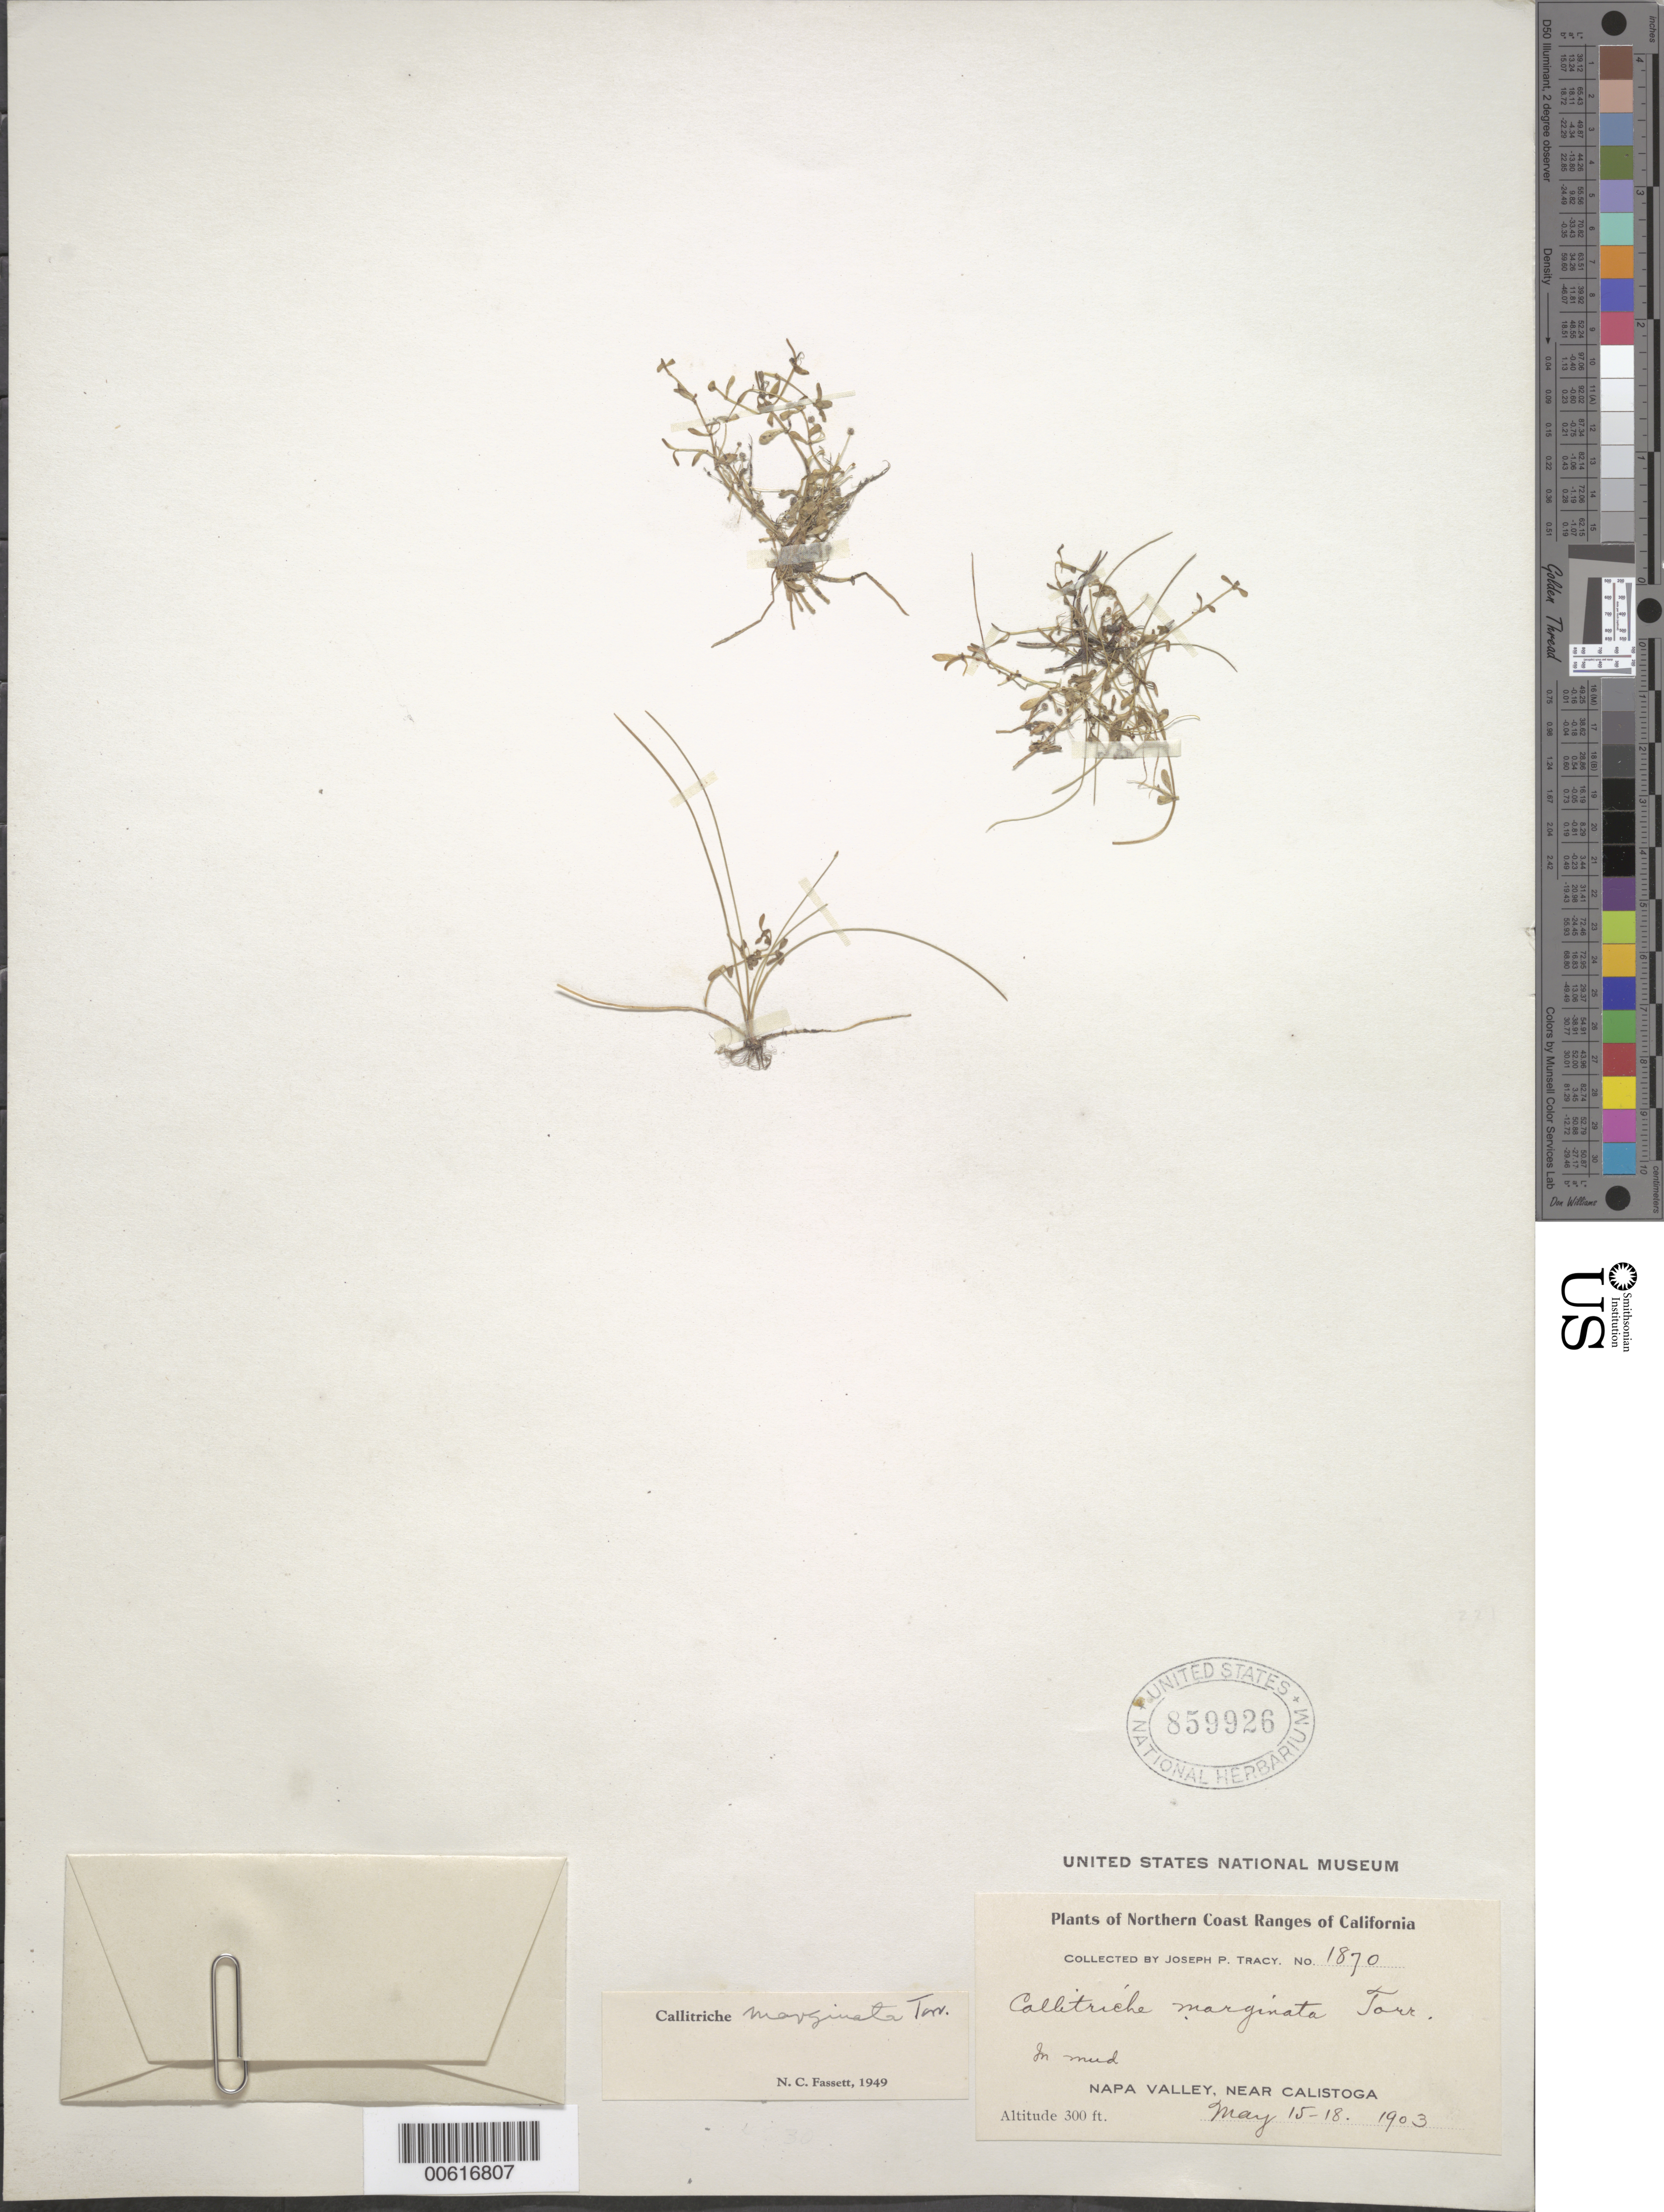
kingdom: Plantae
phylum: Tracheophyta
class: Magnoliopsida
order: Lamiales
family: Plantaginaceae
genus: Callitriche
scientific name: Callitriche marginata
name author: Torr.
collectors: J. Tracy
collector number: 1870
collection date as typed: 15 May 1903 to 18 May 1903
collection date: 1903-05-15/1903-05-18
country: United States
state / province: California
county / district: Napa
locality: Napa Valle near Calistoga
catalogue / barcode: US 859926